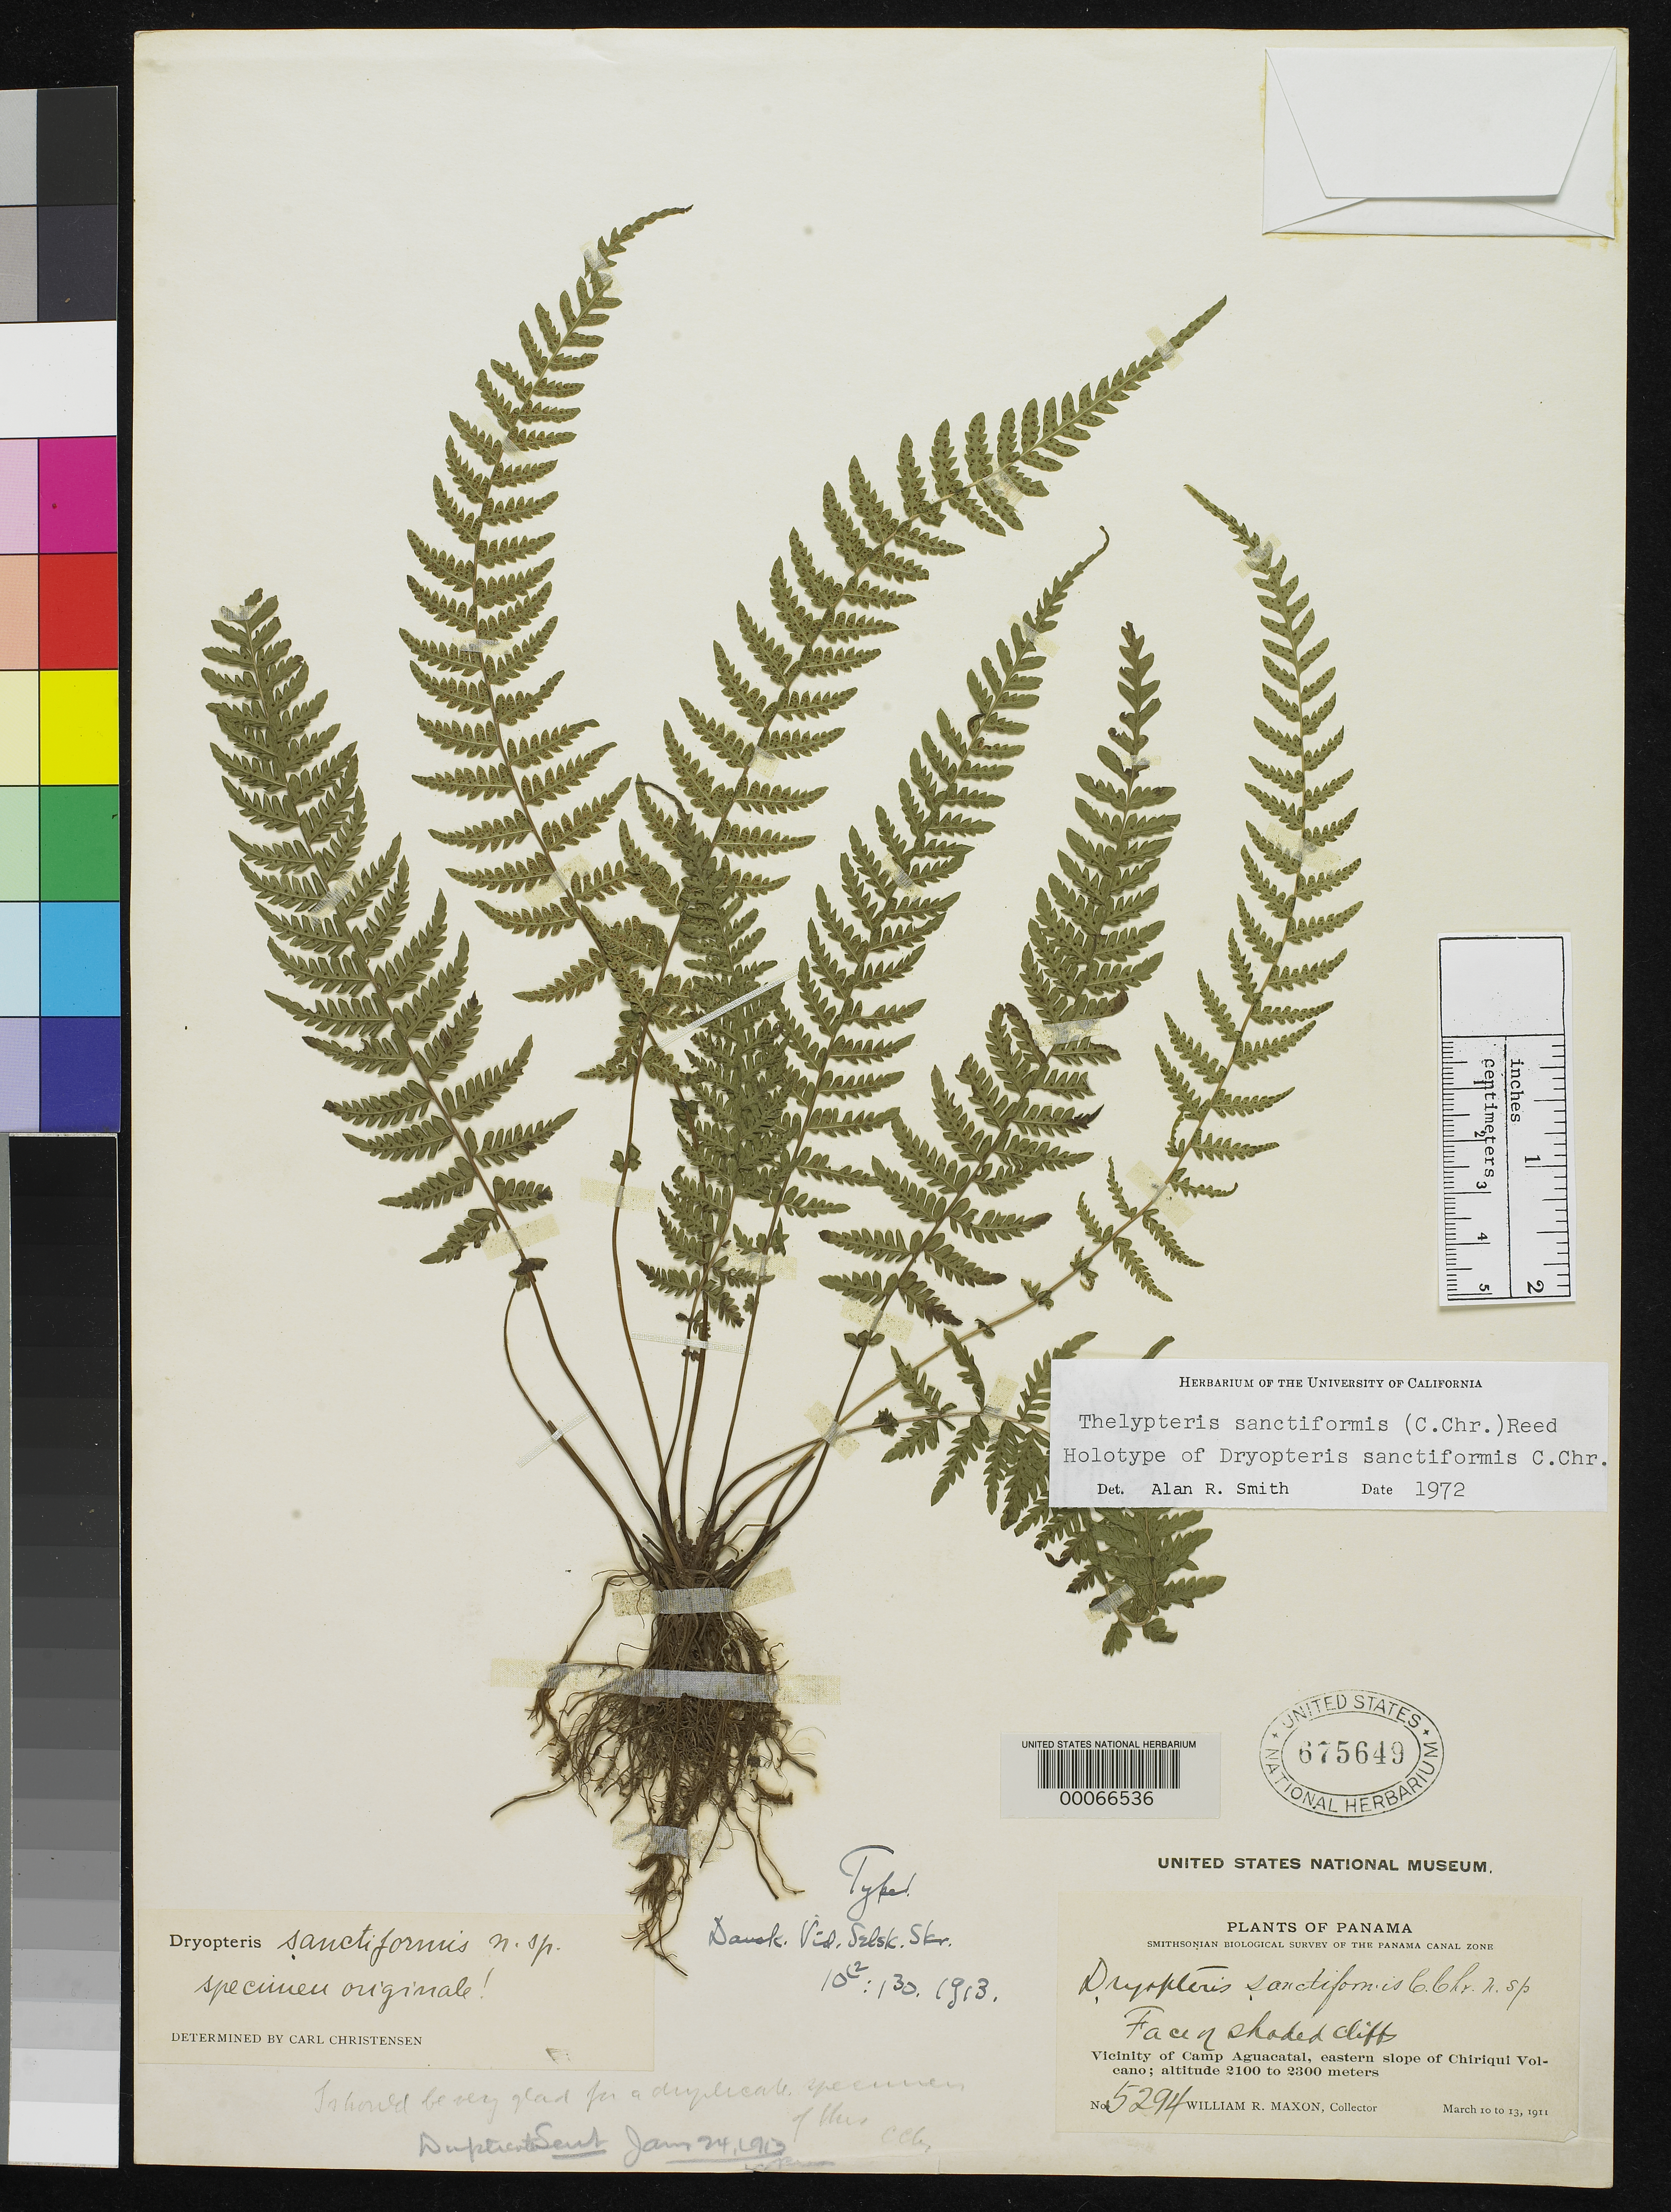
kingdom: Plantae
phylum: Tracheophyta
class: Polypodiopsida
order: Polypodiales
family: Dryopteridaceae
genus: Dryopteris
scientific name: Dryopteris sanctiformis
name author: C. Chr.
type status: Holotype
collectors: W. R. Maxon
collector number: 5294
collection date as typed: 10 Mar 1933 to 13 Mar 1933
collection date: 1933-03-10/1933-03-13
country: Panama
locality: Vicinity of Camp Aguacatal, eastern slope of Chiriqui Volcano.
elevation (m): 2100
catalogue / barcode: US 675649